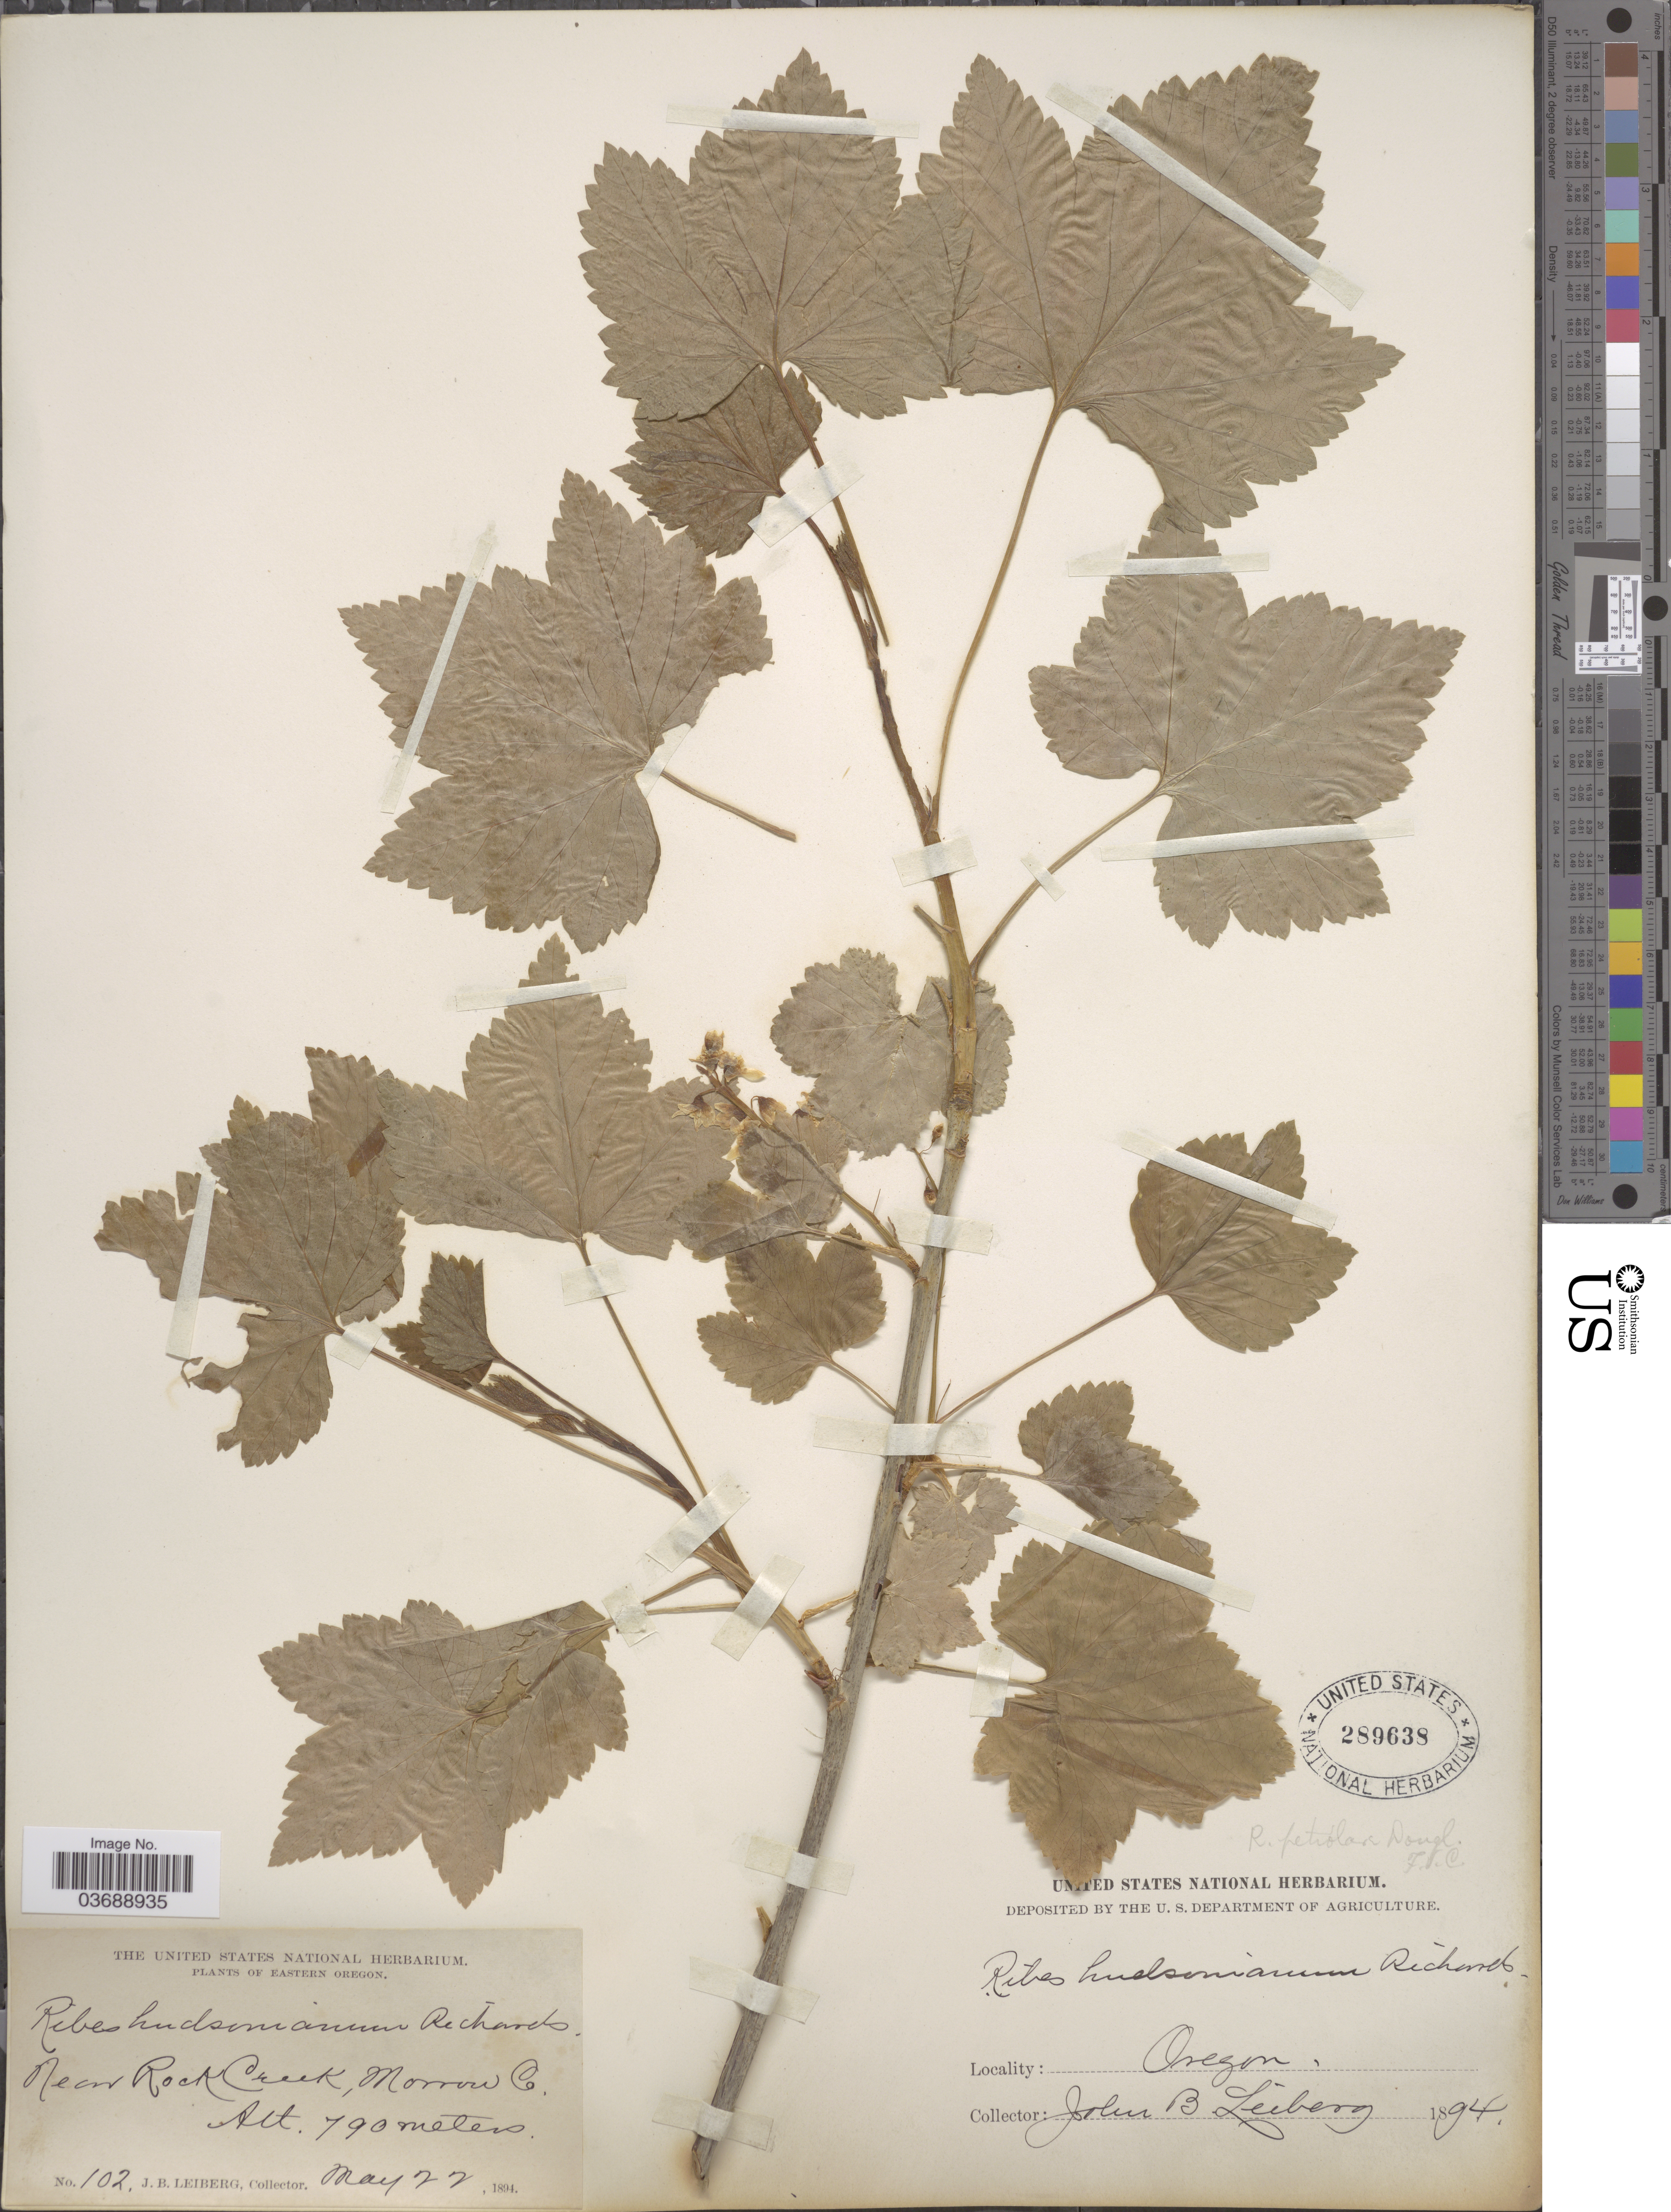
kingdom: Plantae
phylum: Tracheophyta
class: Magnoliopsida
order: Saxifragales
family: Grossulariaceae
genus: Ribes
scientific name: Ribes petiolare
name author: Douglas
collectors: J. B. Leiberg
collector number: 102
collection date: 1894-05-22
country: United States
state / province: Oregon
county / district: Morrow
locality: Eastern Oregon. Near Rock Creek, Morrow Co.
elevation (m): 790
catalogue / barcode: US 289638